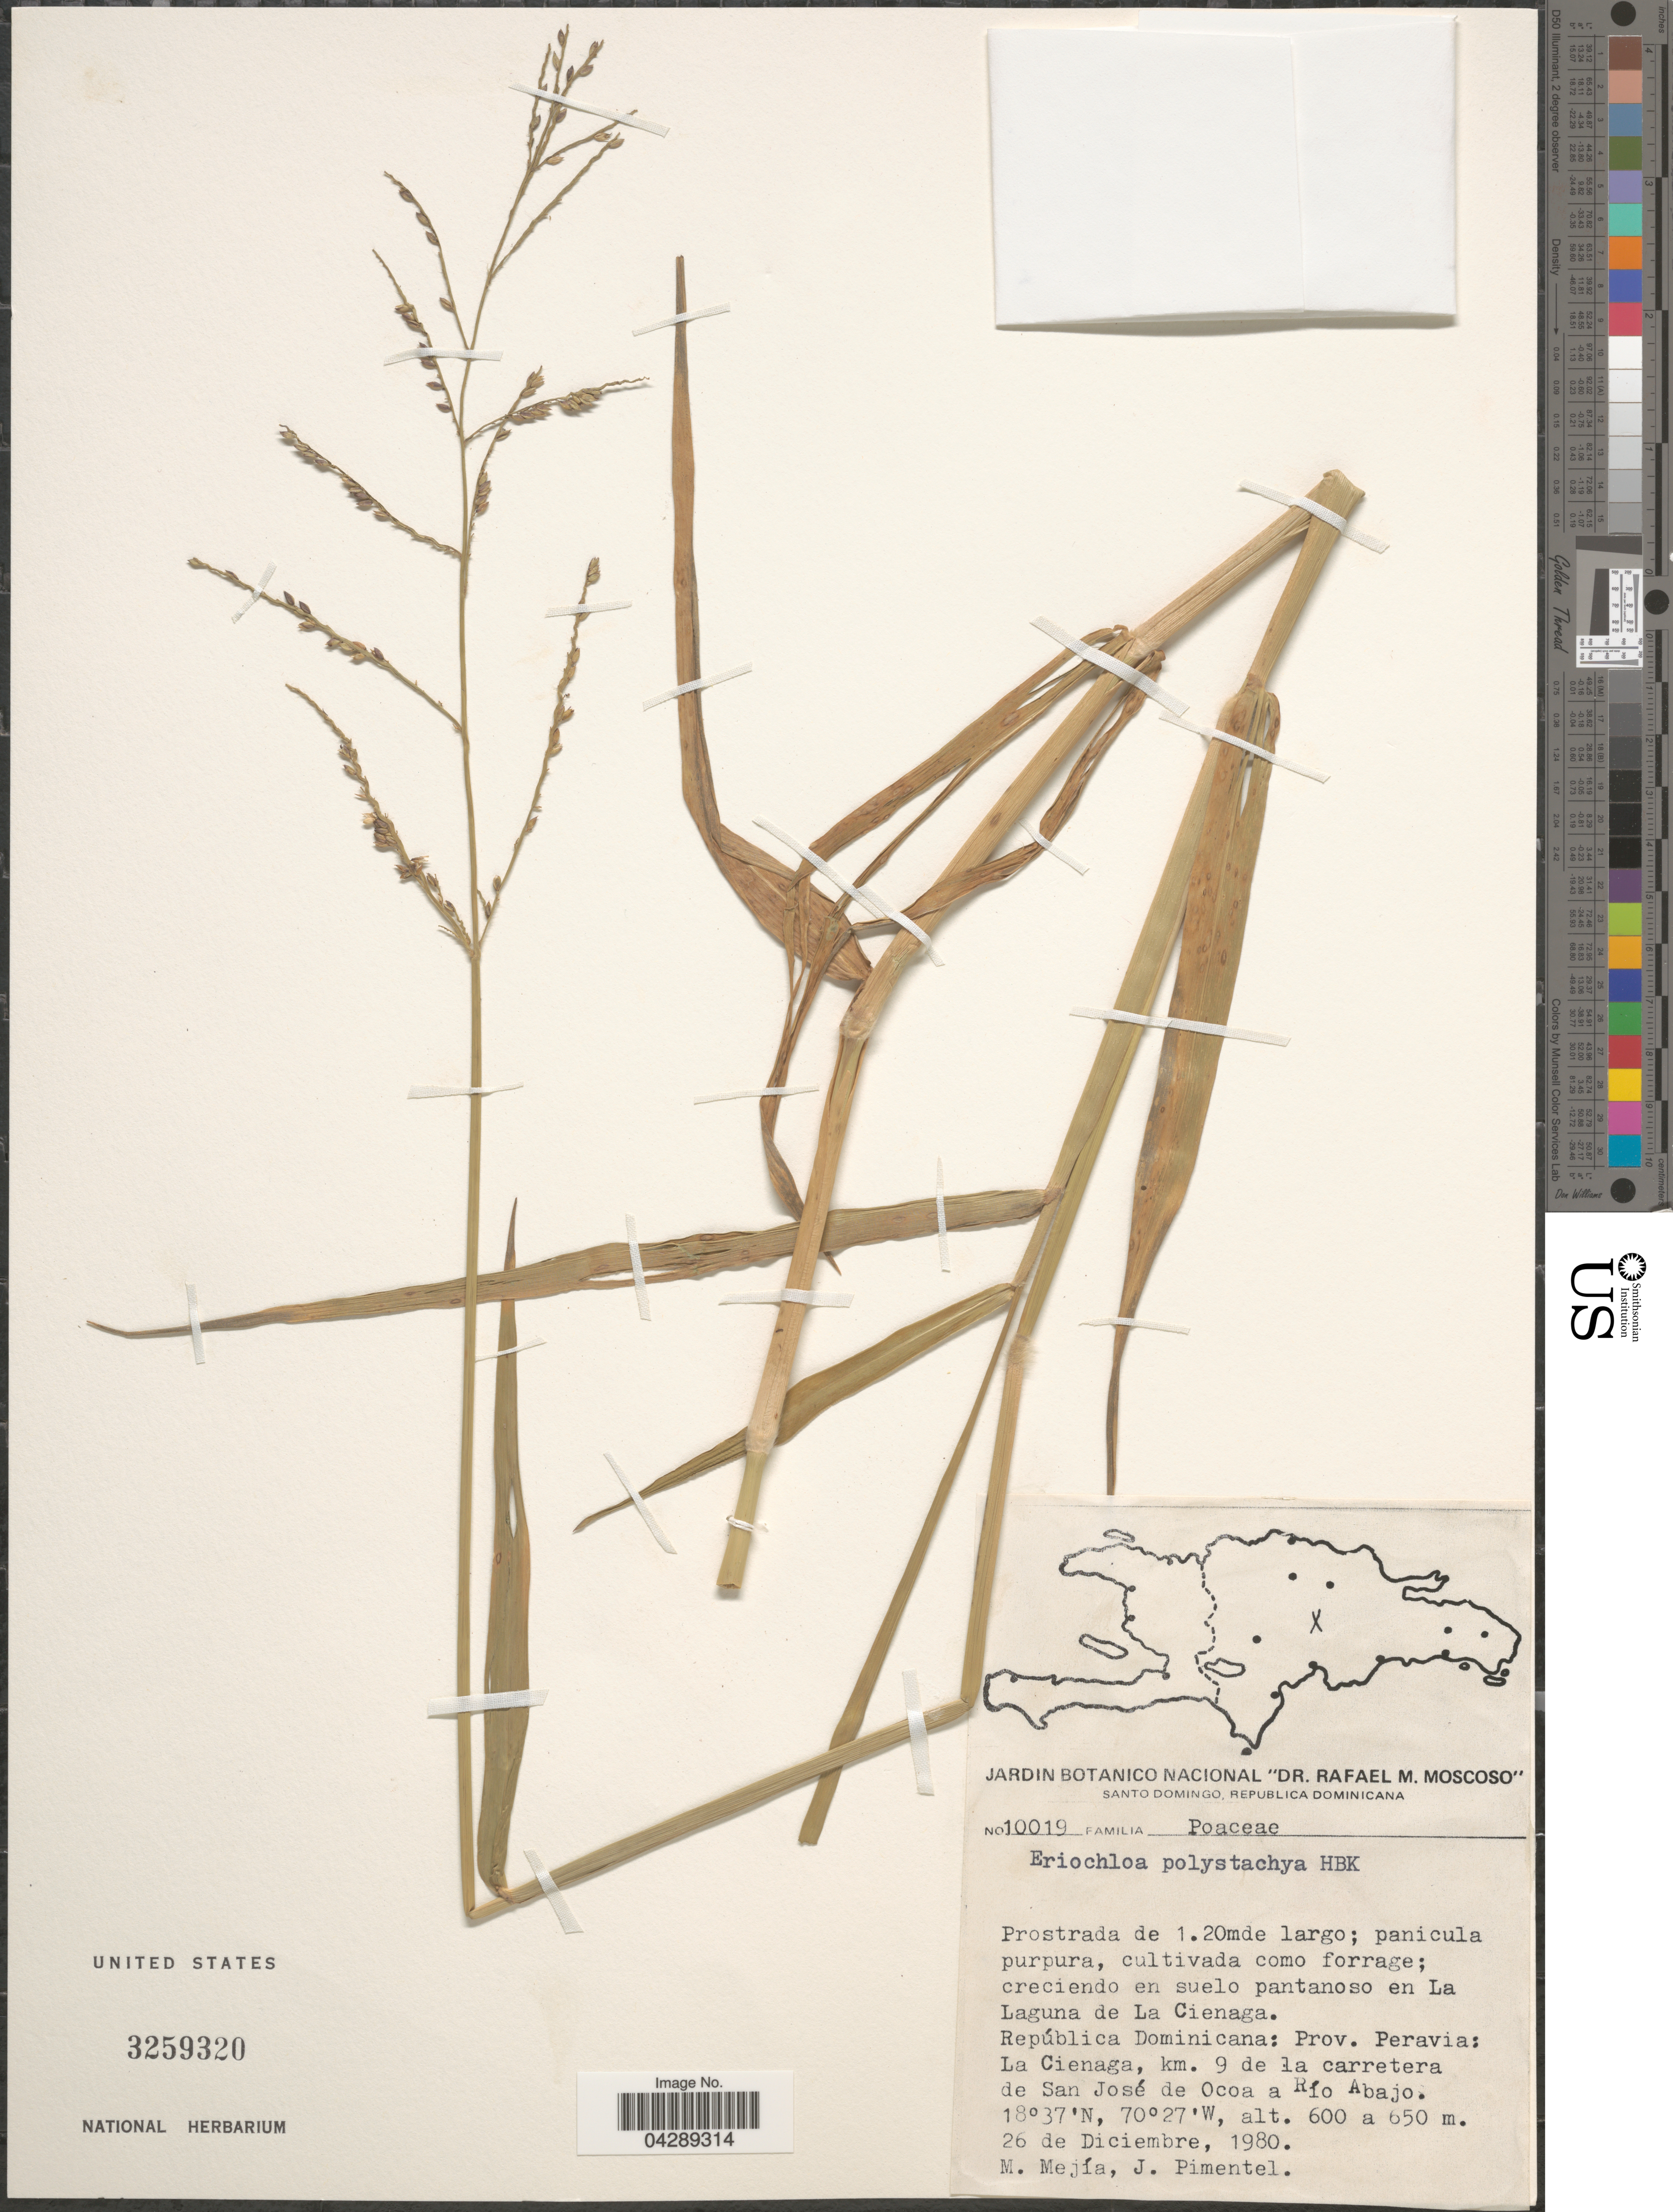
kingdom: Plantae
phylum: Tracheophyta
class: Liliopsida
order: Poales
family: Poaceae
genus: Eriochloa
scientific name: Eriochloa polystachya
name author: Kunth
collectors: M. Mejia & J. Pimentel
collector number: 10019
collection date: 1980-12-26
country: Dominican Republic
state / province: Peravia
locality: En suelo pantanoso en La Laguna de La Cienaga. República Dominicana: La Cienaga, km. 9 de la carretera de San José de Ocoa a Río Abajo.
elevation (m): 600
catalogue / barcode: US 3259320